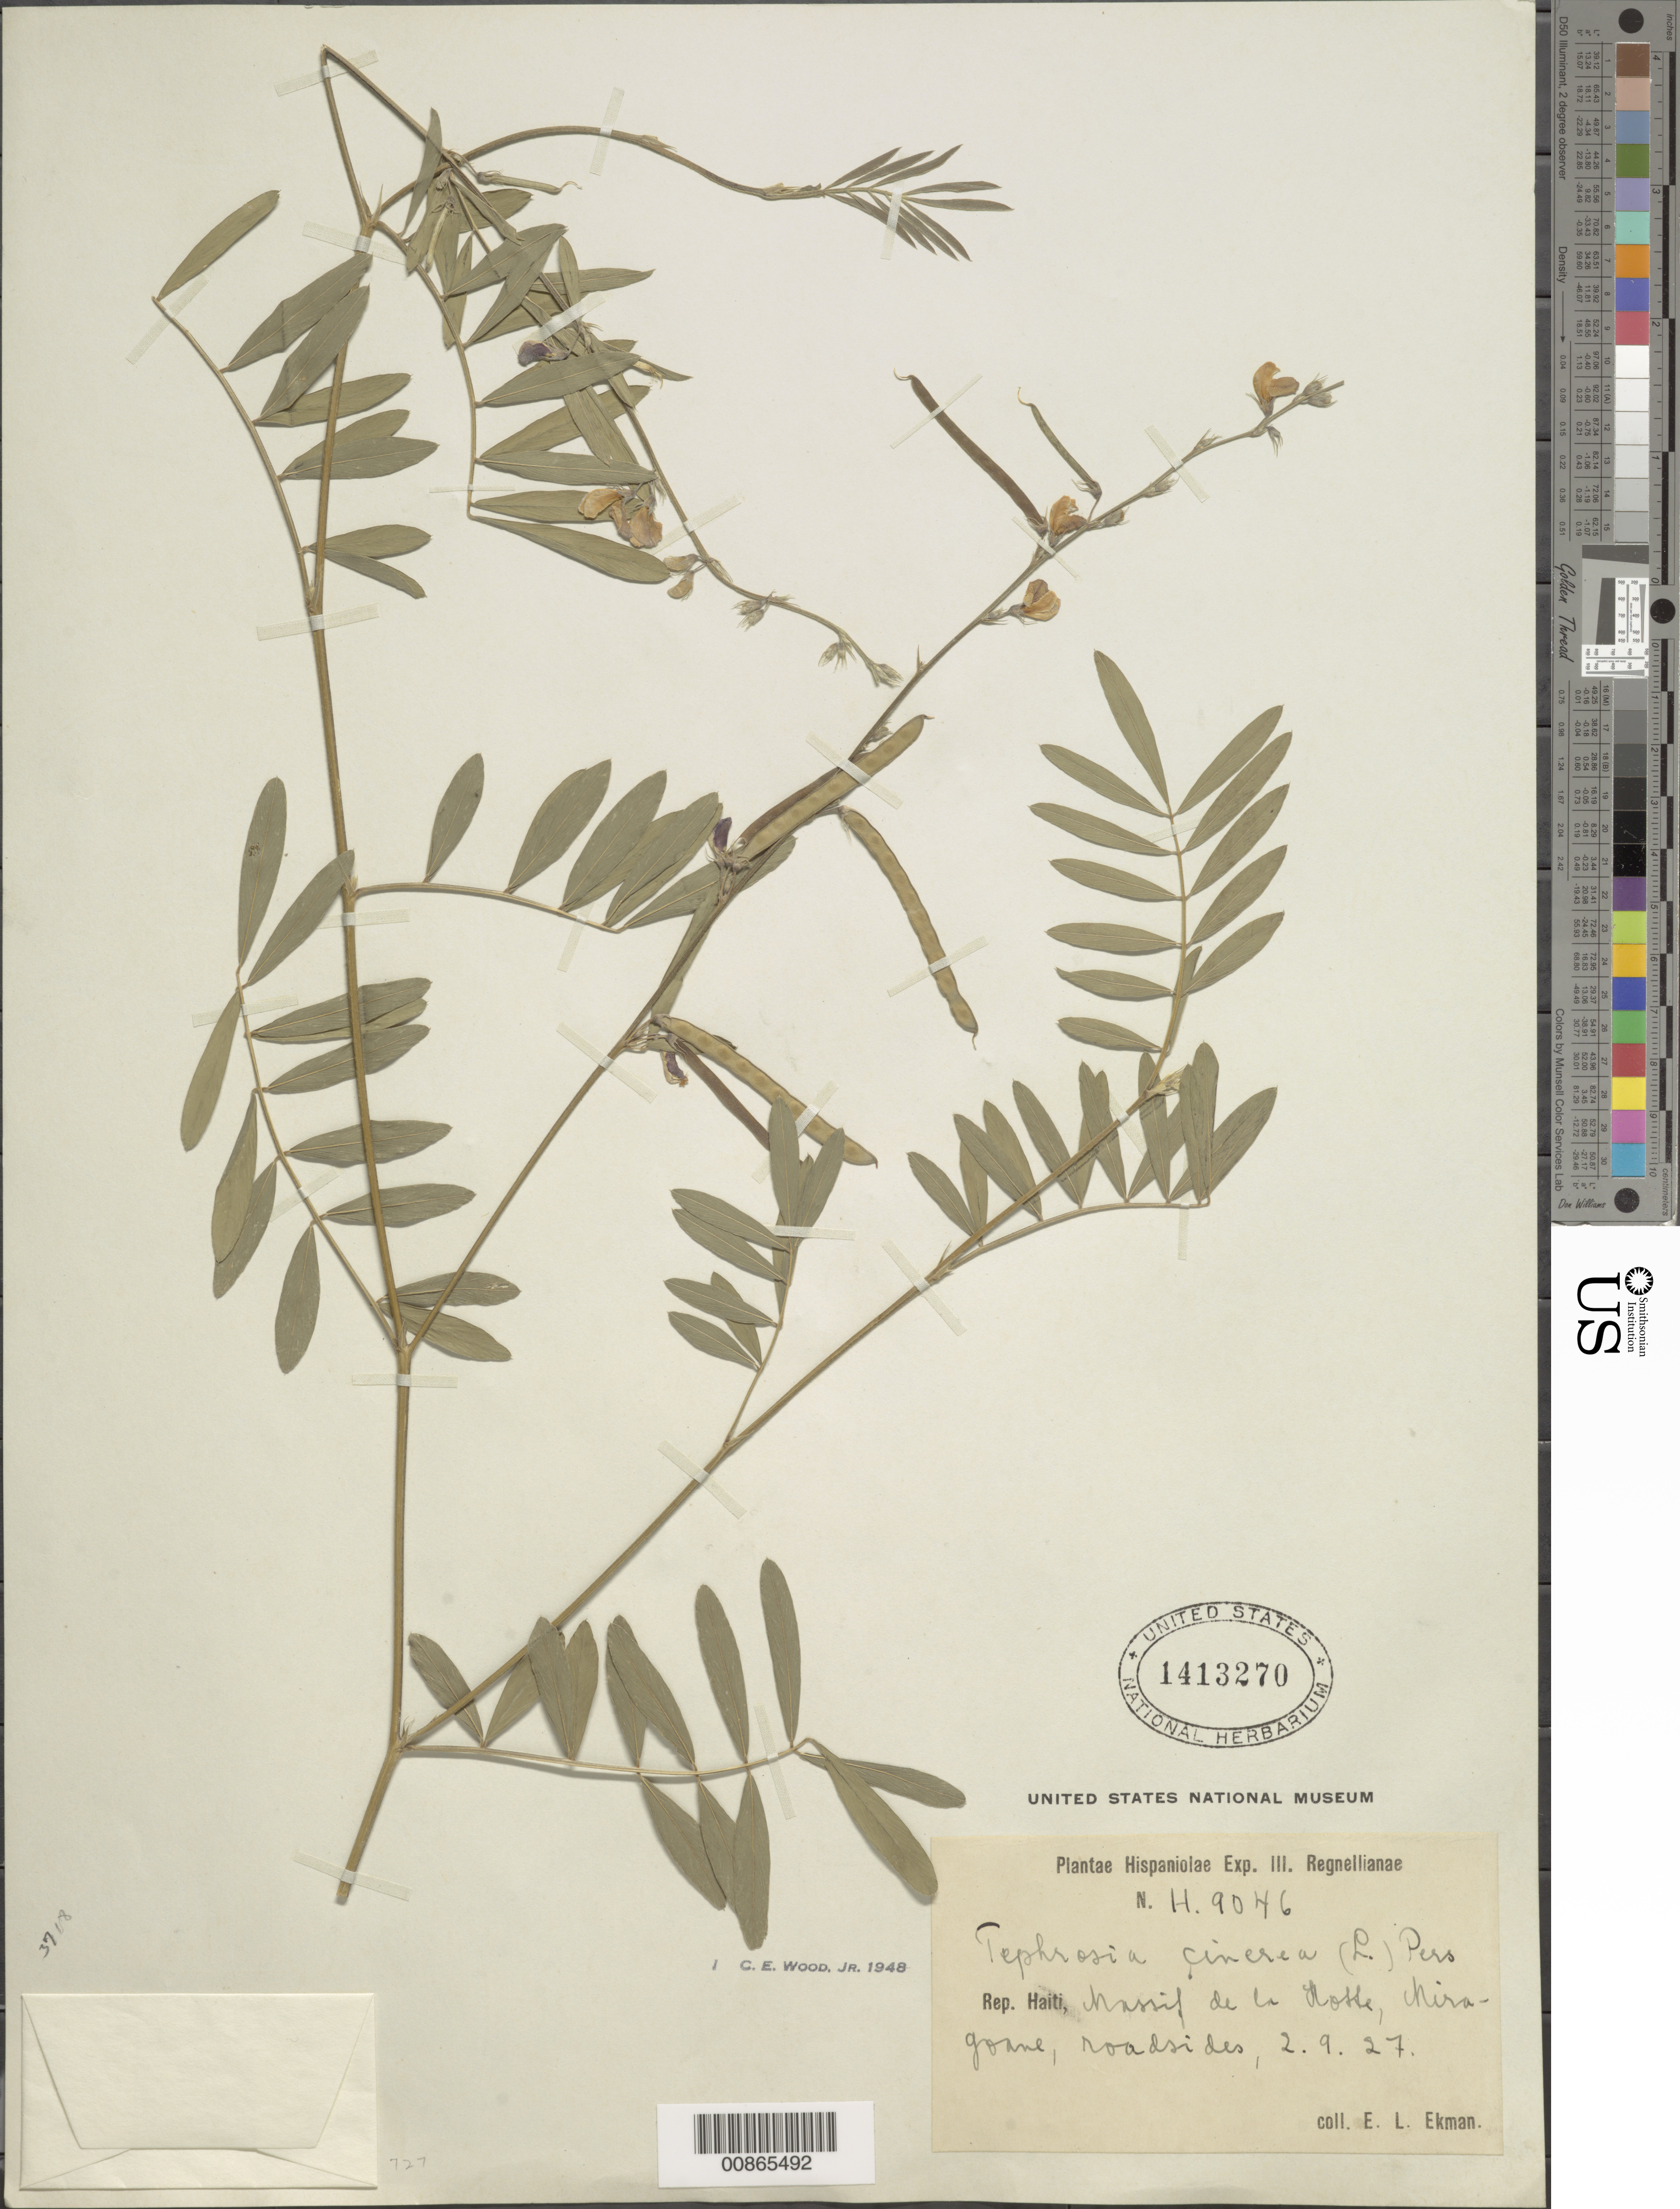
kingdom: Plantae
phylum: Tracheophyta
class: Magnoliopsida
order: Fabales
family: Fabaceae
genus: Tephrosia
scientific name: Tephrosia cinerea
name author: (L.) Pers.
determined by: Wood, C. E., Jr.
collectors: E. L. Ekman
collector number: H 9046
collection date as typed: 02 Sep 1927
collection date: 1927-09-02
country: Haiti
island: Hispaniola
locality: Massif de la Hotte, Miragoane.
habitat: Roadsides.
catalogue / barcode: US 1413270